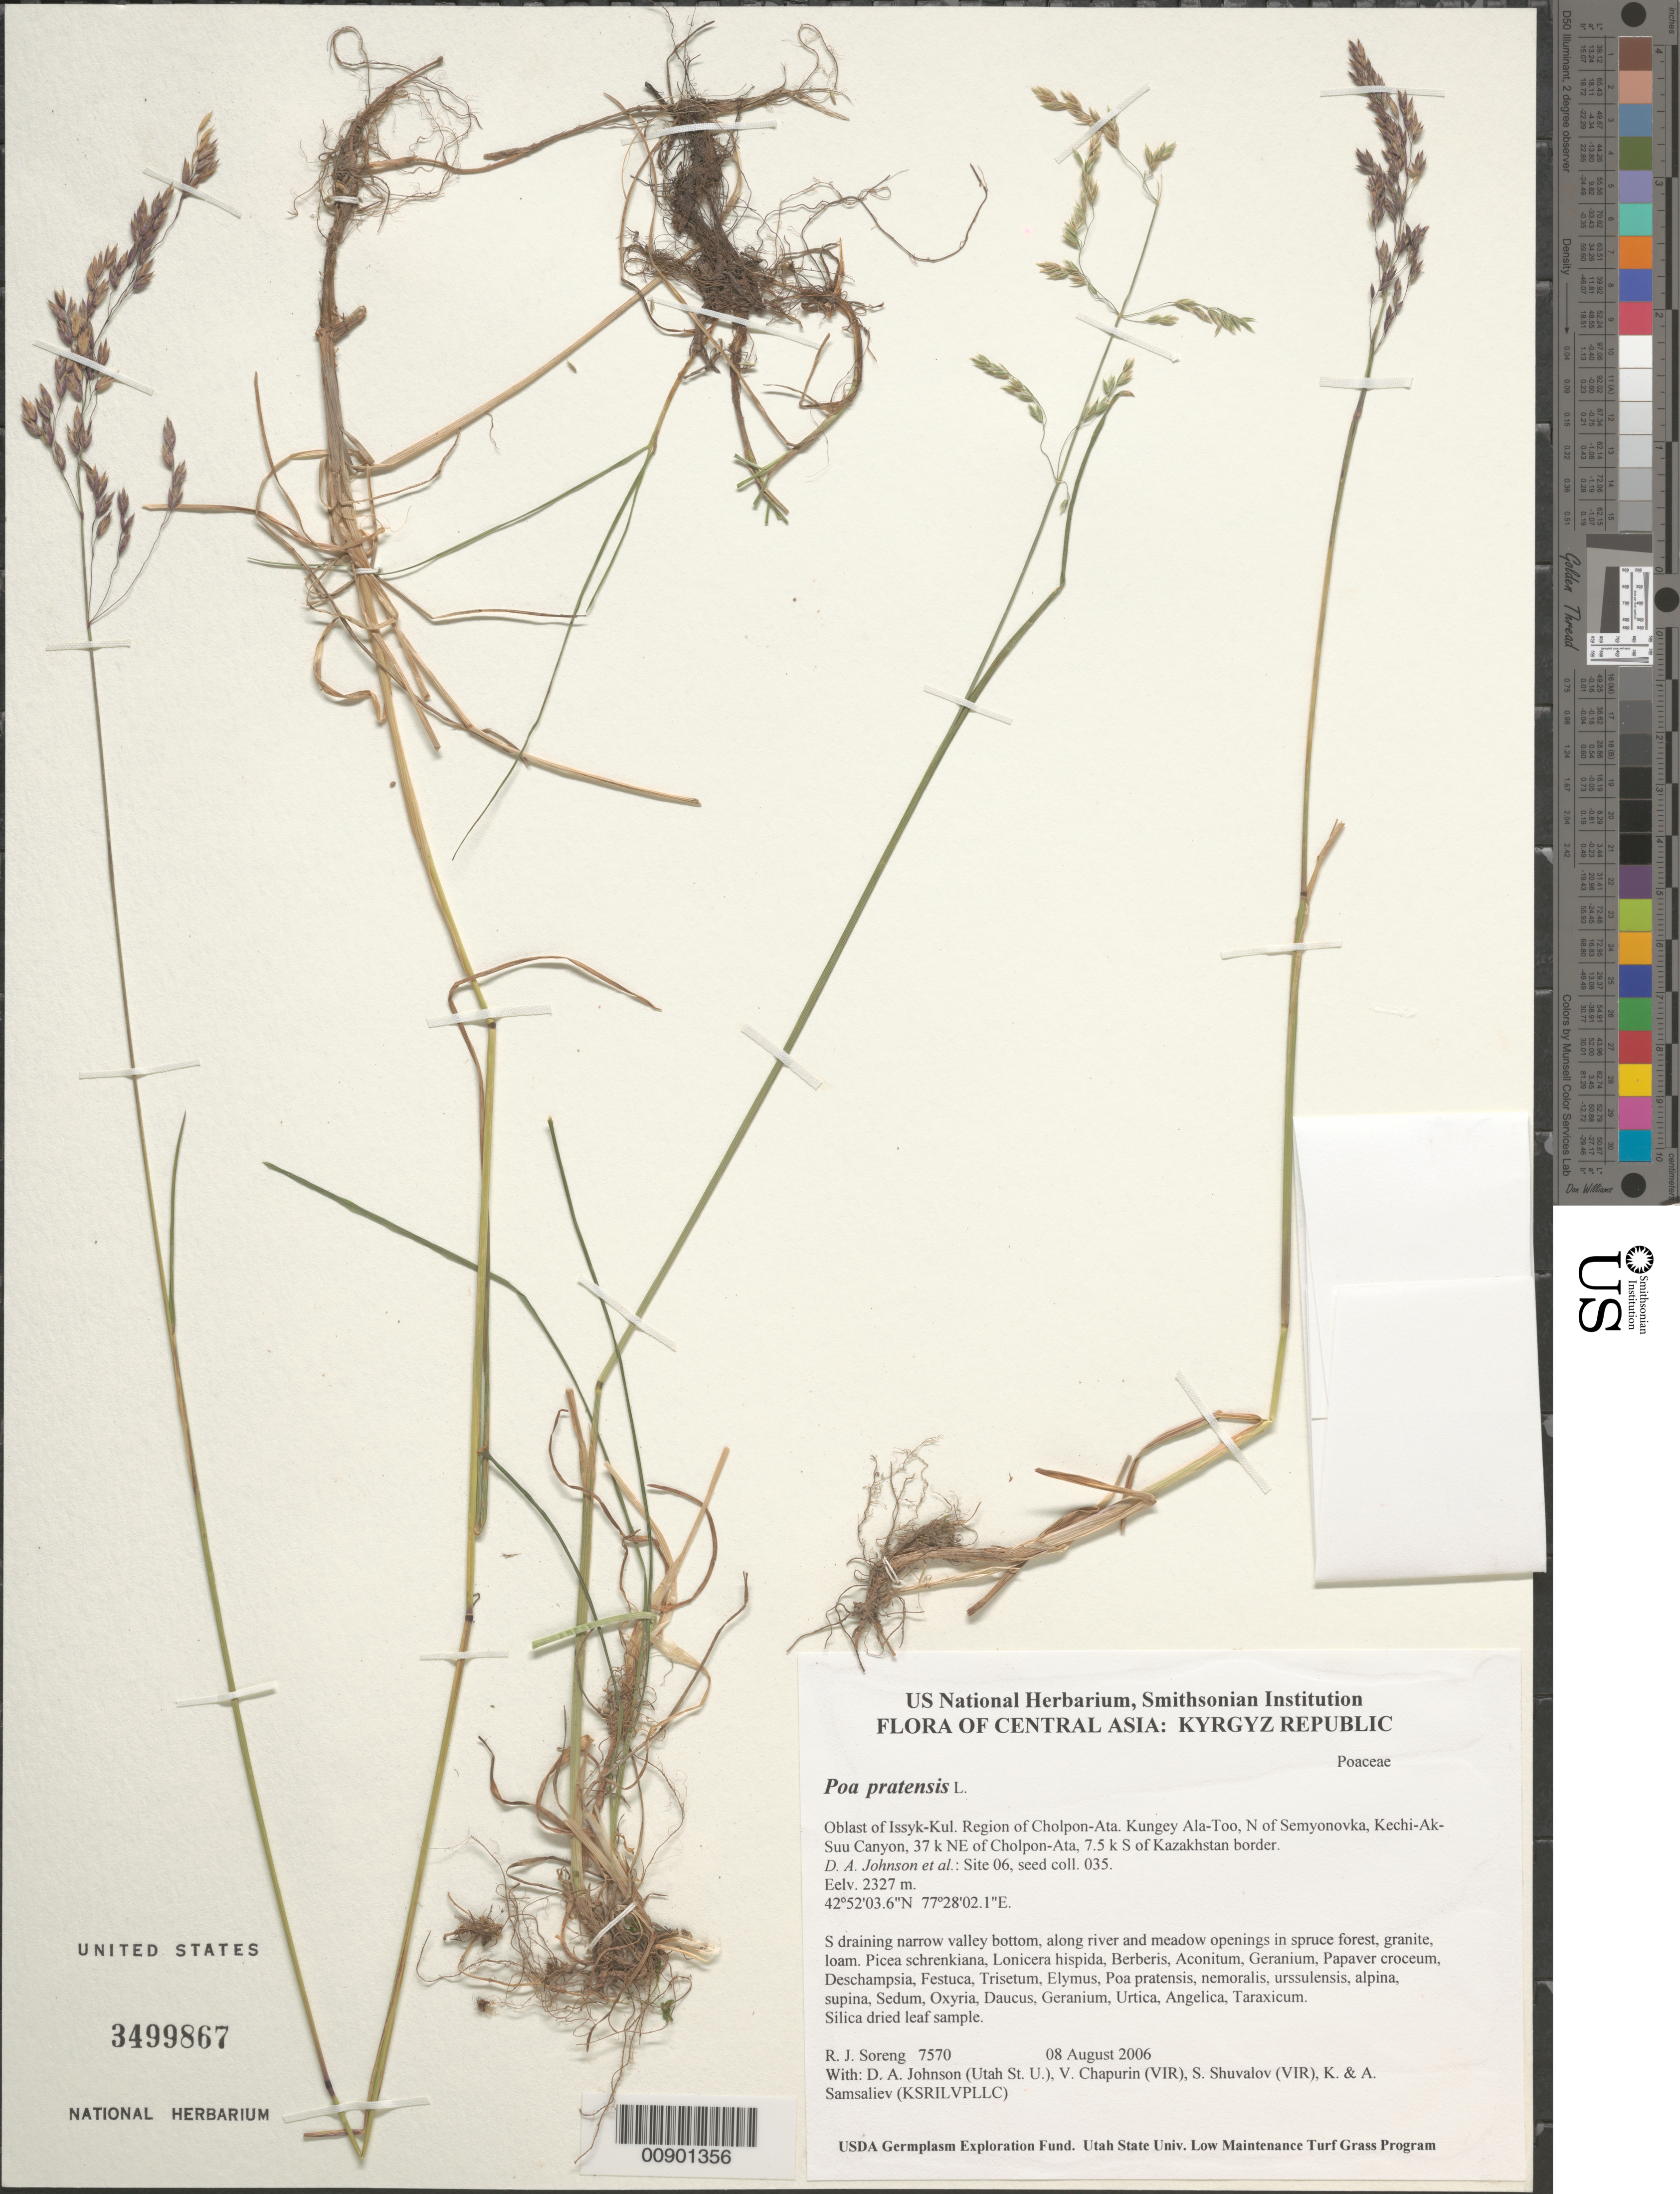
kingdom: Plantae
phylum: Tracheophyta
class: Liliopsida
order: Poales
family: Poaceae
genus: Poa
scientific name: Poa pratensis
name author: L.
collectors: R. J. Soreng, D. Johnson, S. Shuvalov, V. Chapurin, K. Samsaliev & A. Samsaliev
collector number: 7570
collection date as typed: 08 Aug 2006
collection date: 2006-08-08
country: Kyrgyzstan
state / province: Ysyk-Kol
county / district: Cholpon-Ata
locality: Kungey Ala-Too, N of Semyonovka, Kechi-Ak-Suu Canyon, 37 km NE of Cholpon-Ata, 7.5 km S of Kazakhstan border.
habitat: S draining narrow valley bottom, along river and meadow openings in spruce forest, granite, loam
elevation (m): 2327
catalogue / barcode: US 3499867